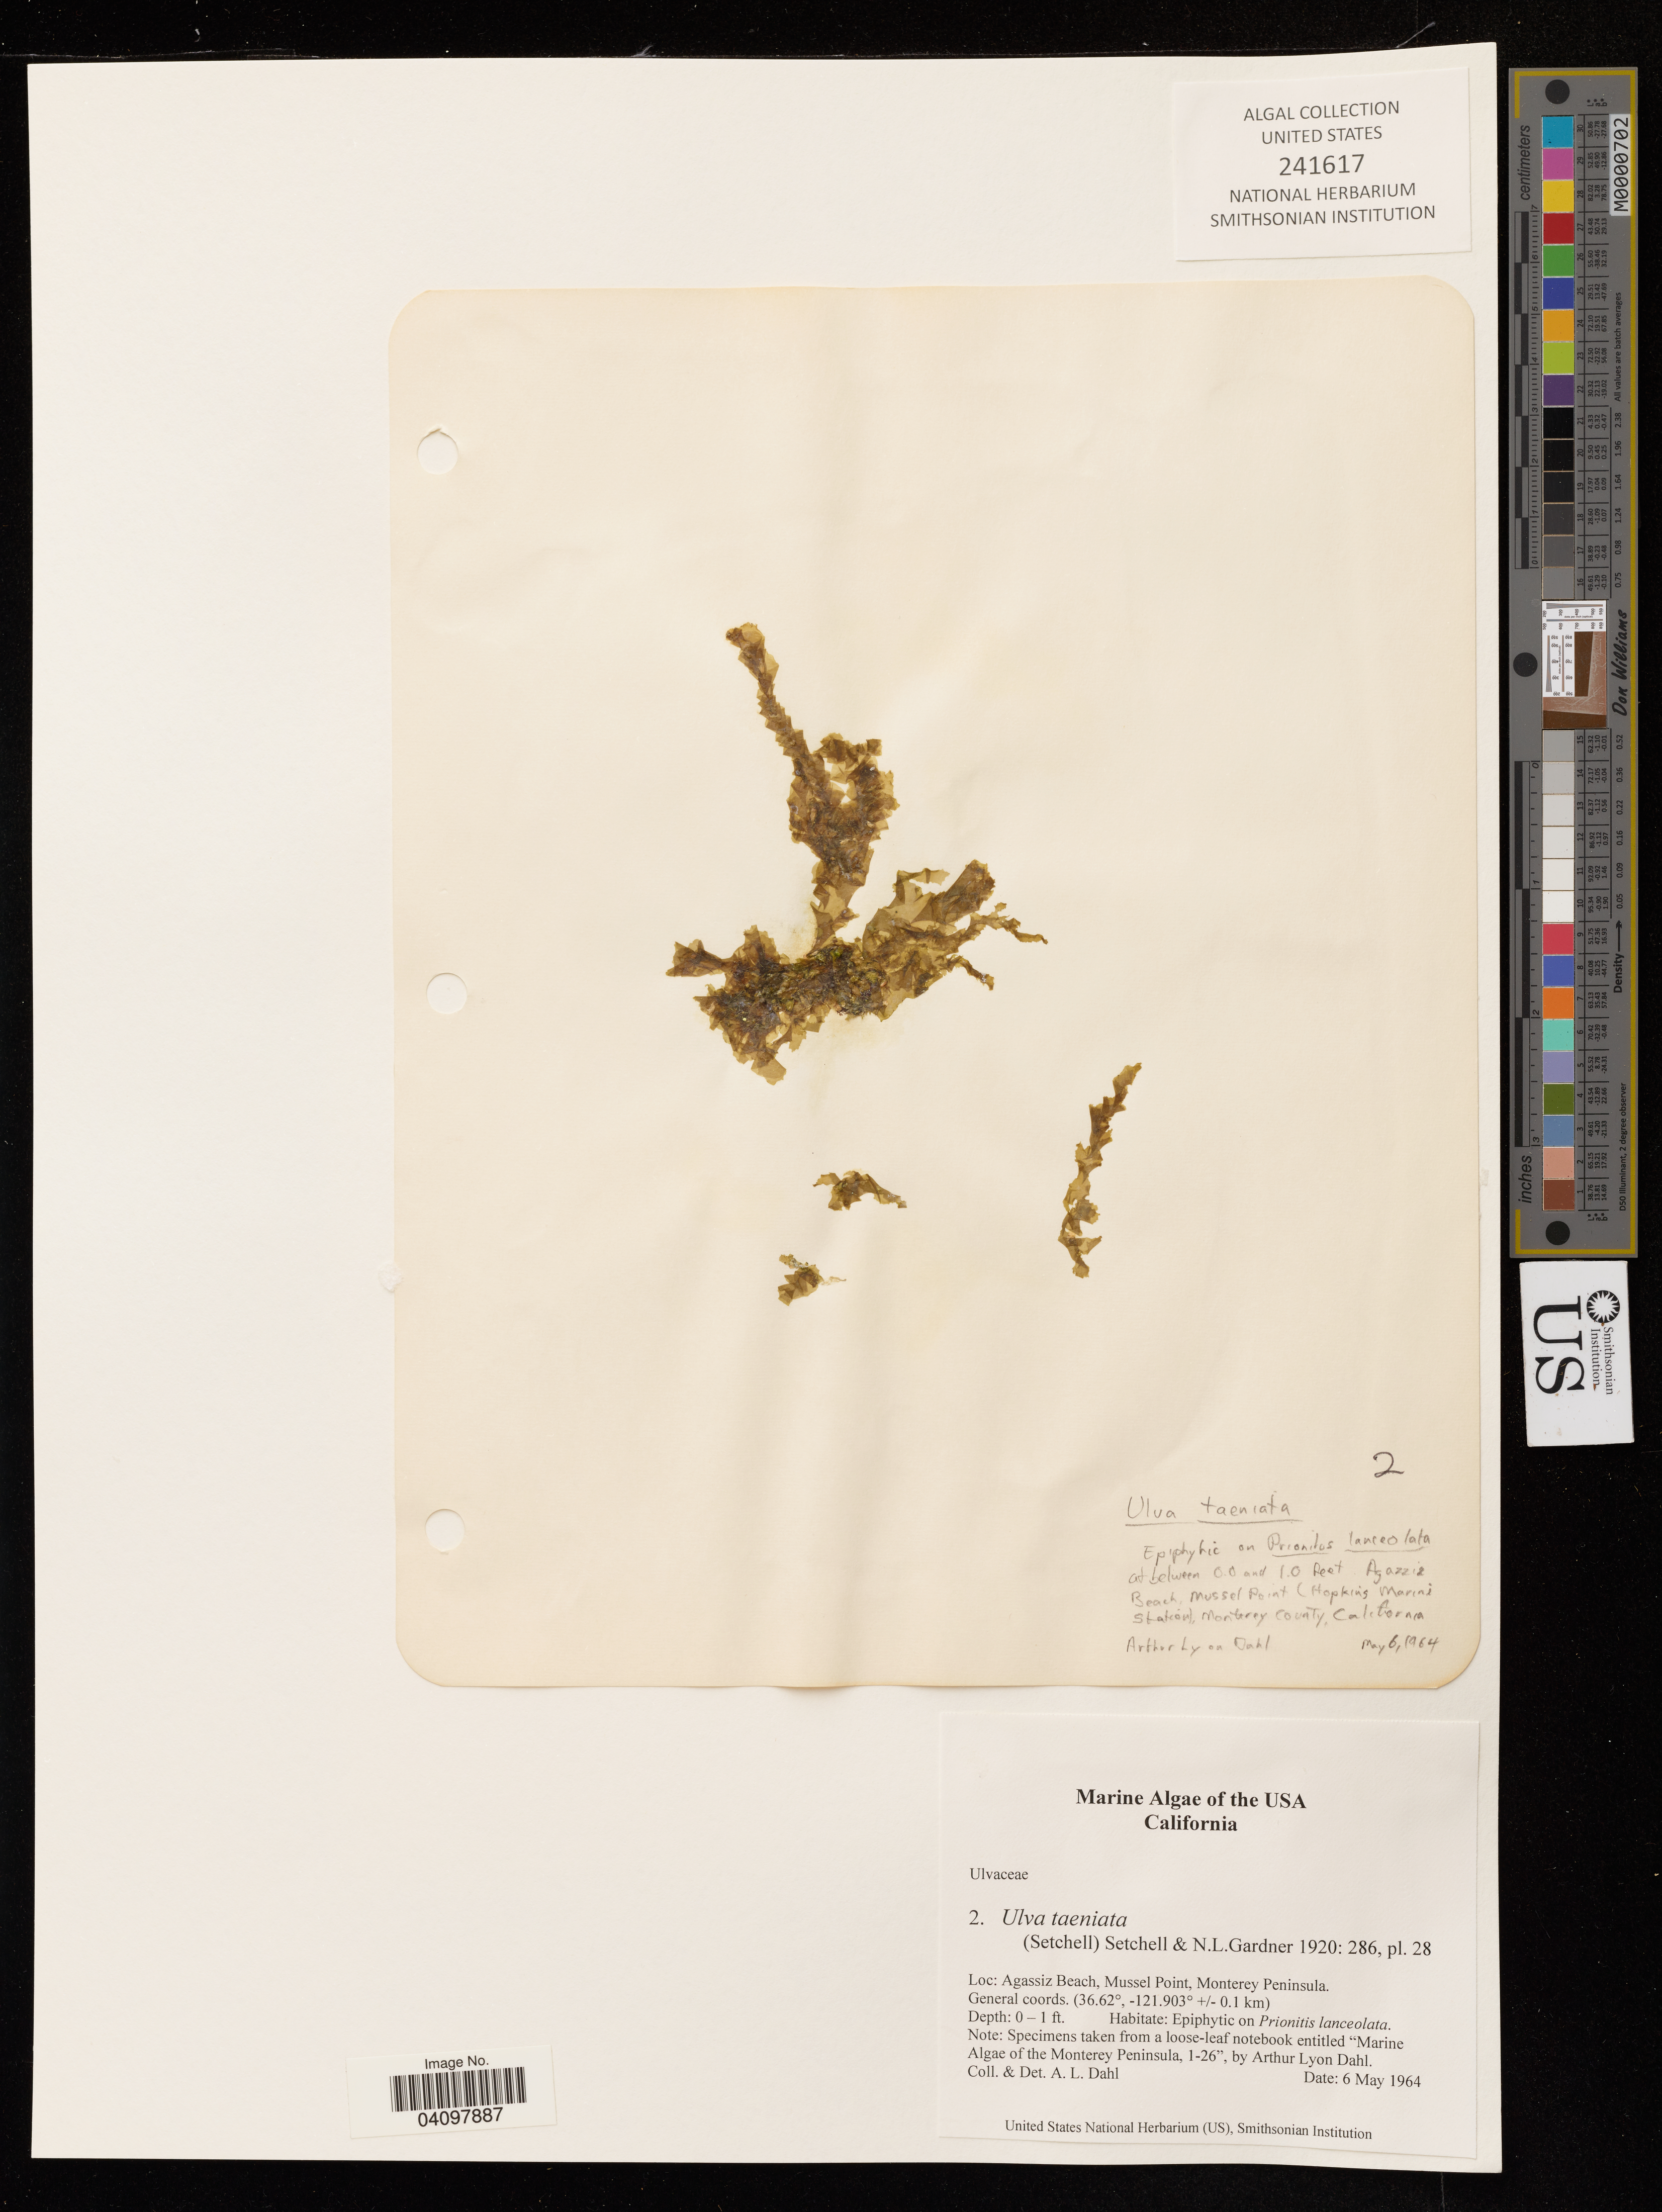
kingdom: Plantae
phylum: Chlorophyta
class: Ulvophyceae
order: Ulvales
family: Ulvaceae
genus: Ulva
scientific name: Ulva taeniata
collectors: A. Dahl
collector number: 2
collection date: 1964-05-06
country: United States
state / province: California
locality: Agassiz Beach, Mussel Point, Monterey Peninsula. (Hopkins Marine Station). +/- 0.1 km.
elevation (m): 0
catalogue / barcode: US 241617